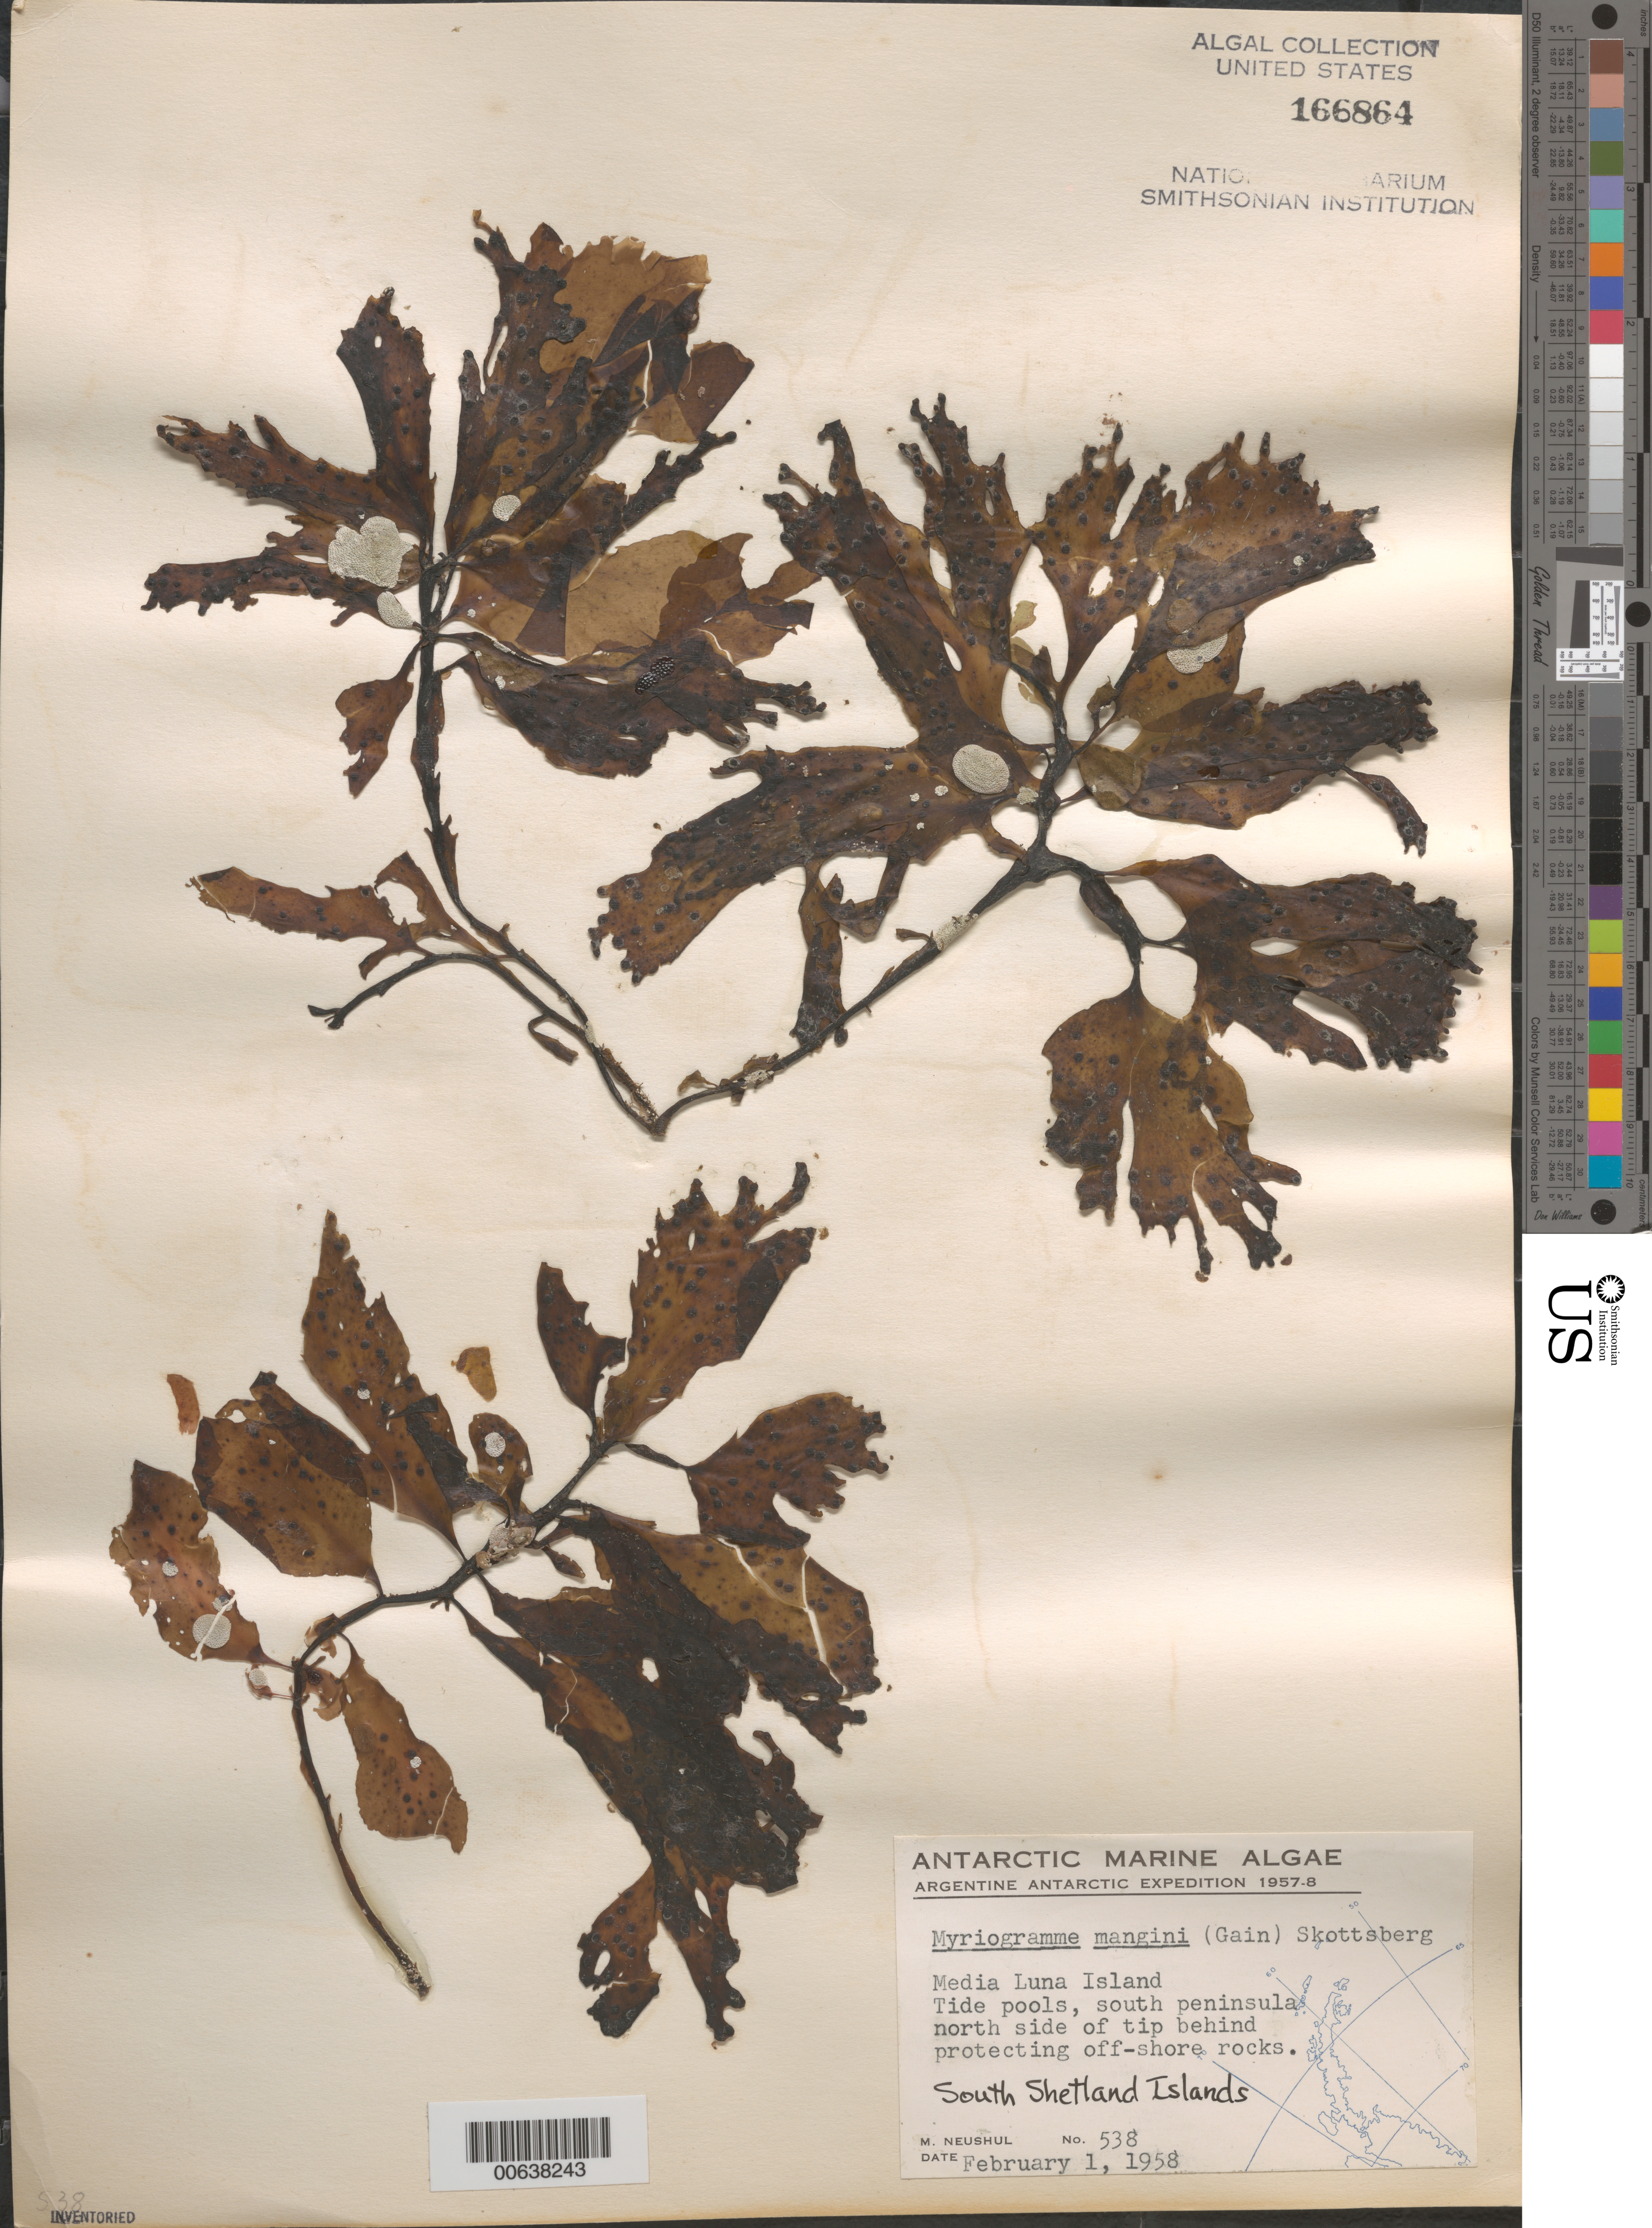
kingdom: Plantae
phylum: Rhodophyta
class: Florideophyceae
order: Ceramiales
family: Delesseriaceae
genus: Myriogramme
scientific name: Myriogramme manginii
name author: (Gain) Skottsb.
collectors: M. Neushul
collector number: Neushul 538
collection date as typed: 01 Feb 1958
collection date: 1958-02-01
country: Antarctica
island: Half Moon Island (Media Luna Island)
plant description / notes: Argentine Antarctic Expedition, 1957-1958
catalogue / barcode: US 166864